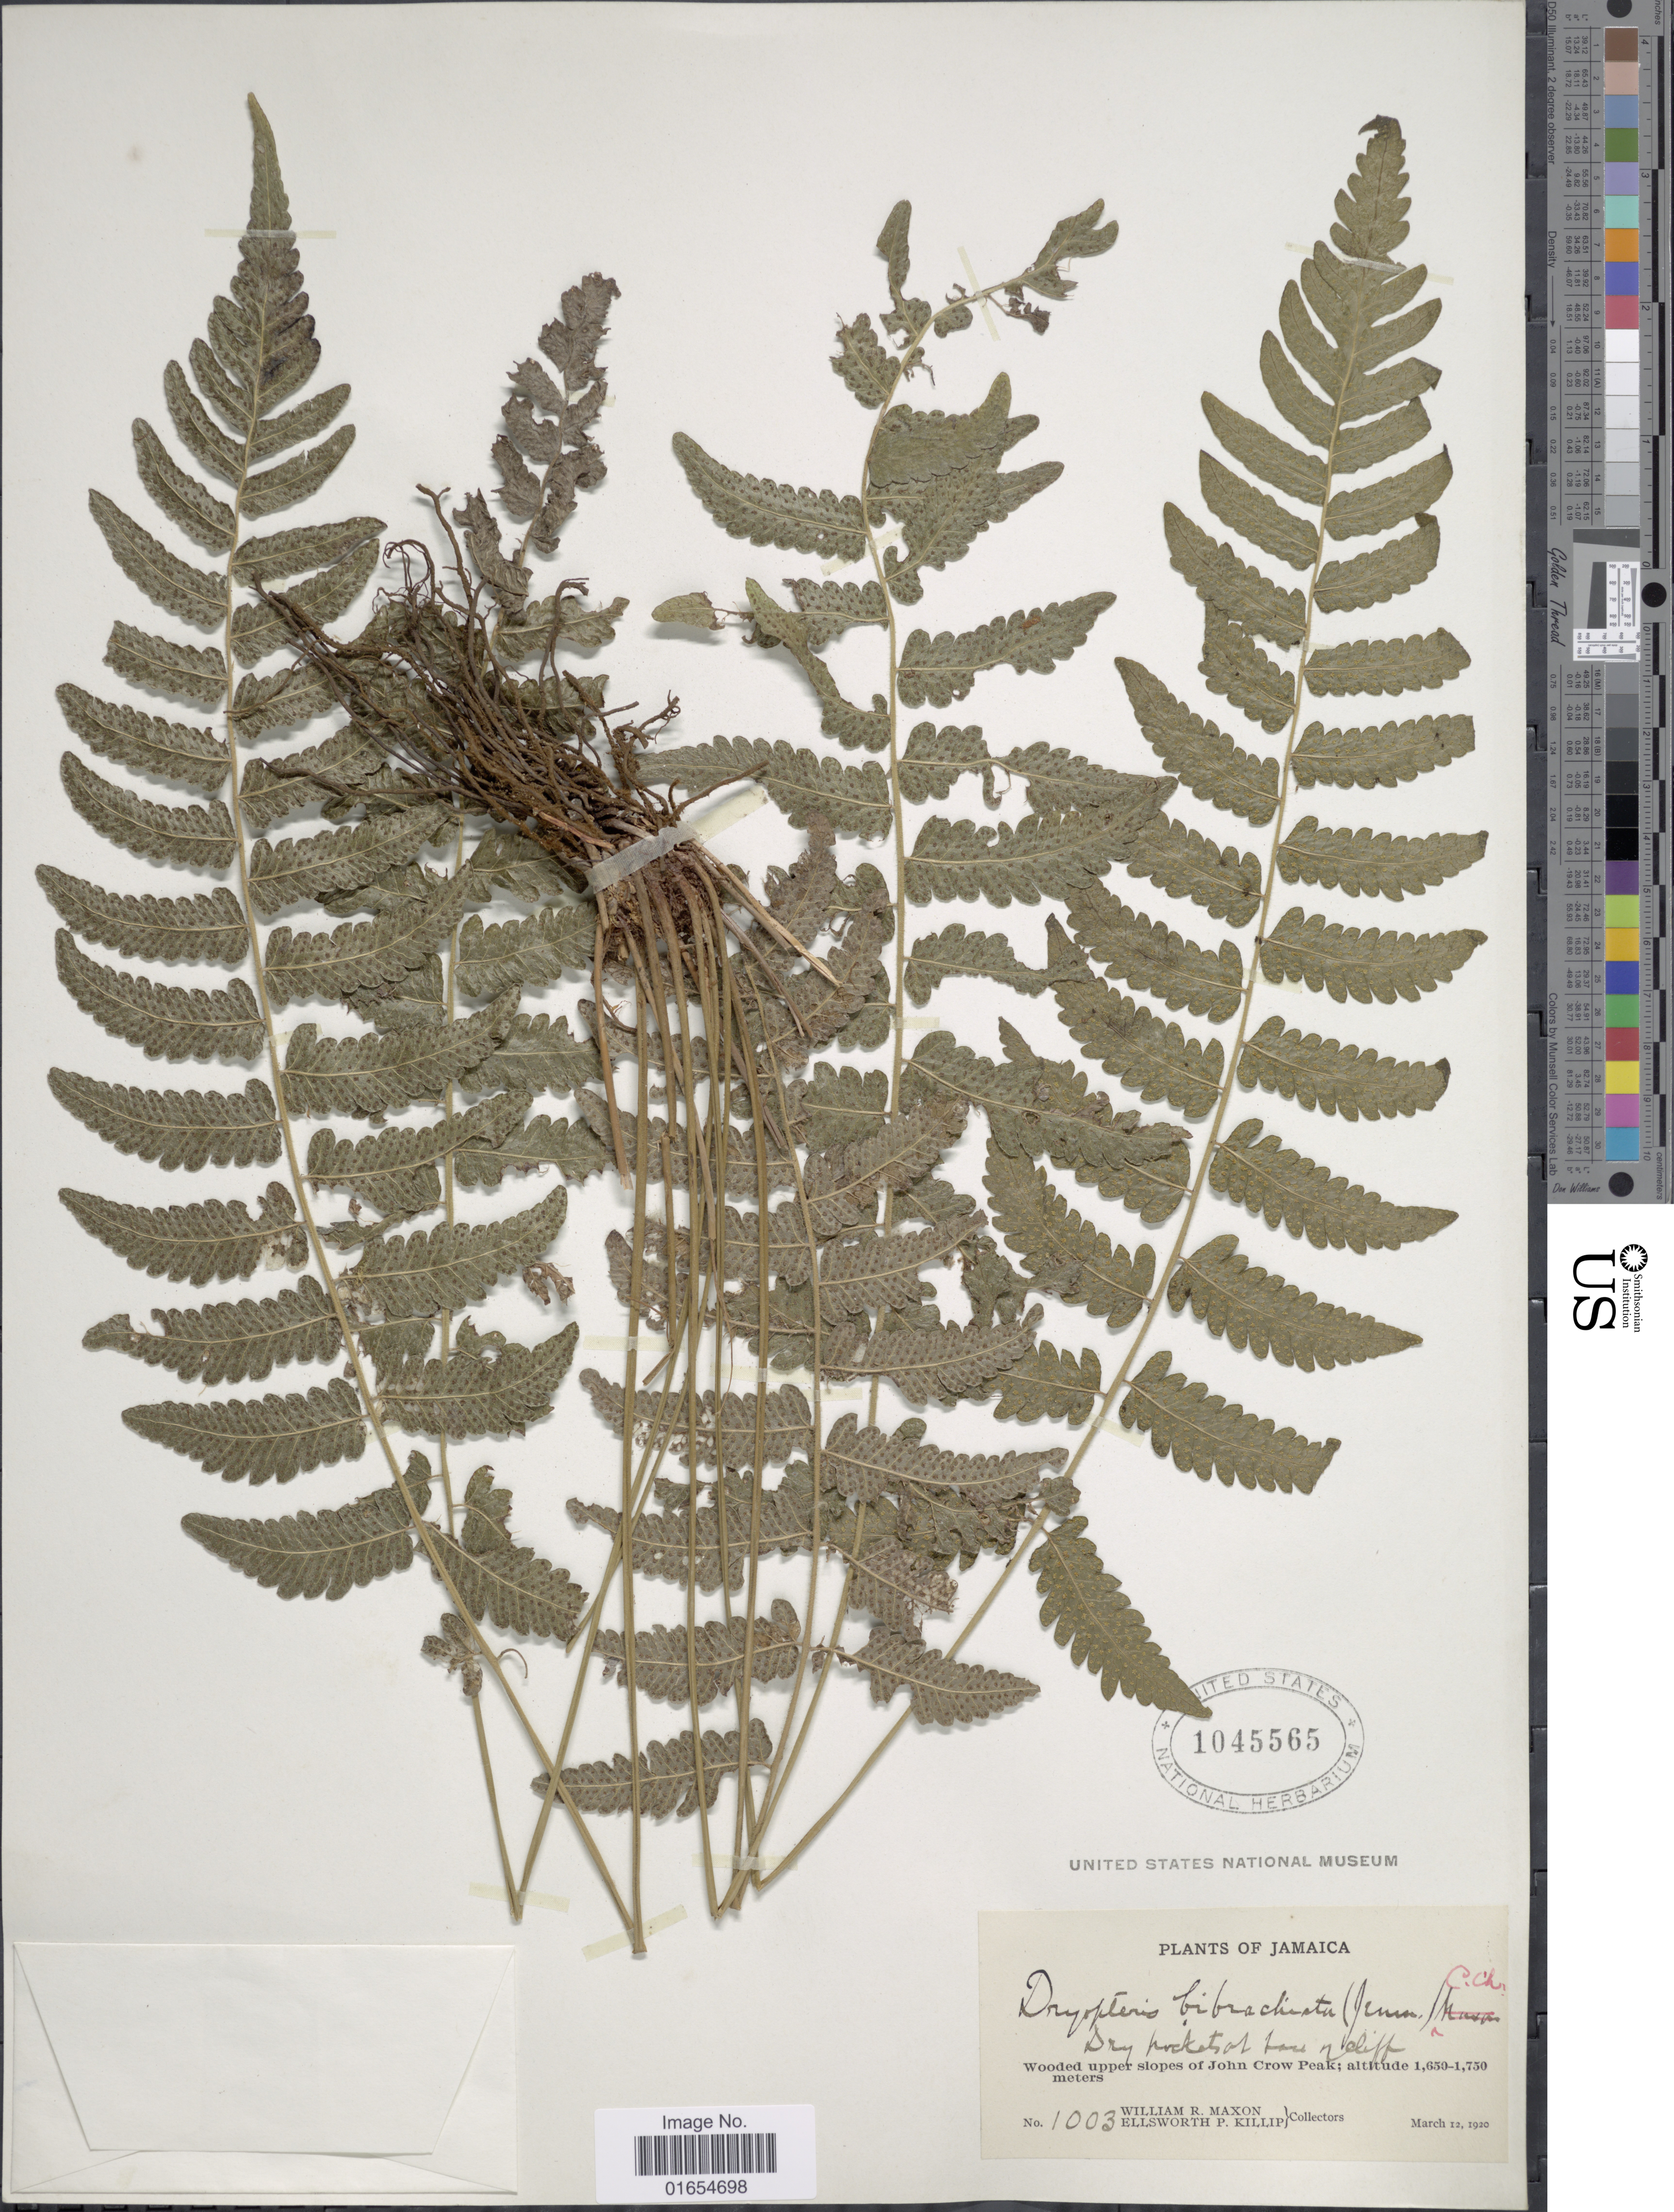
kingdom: Plantae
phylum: Tracheophyta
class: Polypodiopsida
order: Polypodiales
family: Thelypteridaceae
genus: Goniopteris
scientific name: Goniopteris pellita (Willd.) comb. nov., ined 2015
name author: (Willd.)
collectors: W. R. Maxon & E. P. Killip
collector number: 1003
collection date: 1920-03-13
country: Jamaica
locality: Wooded upper slopes of John Crow peak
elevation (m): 1659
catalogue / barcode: US 1045565